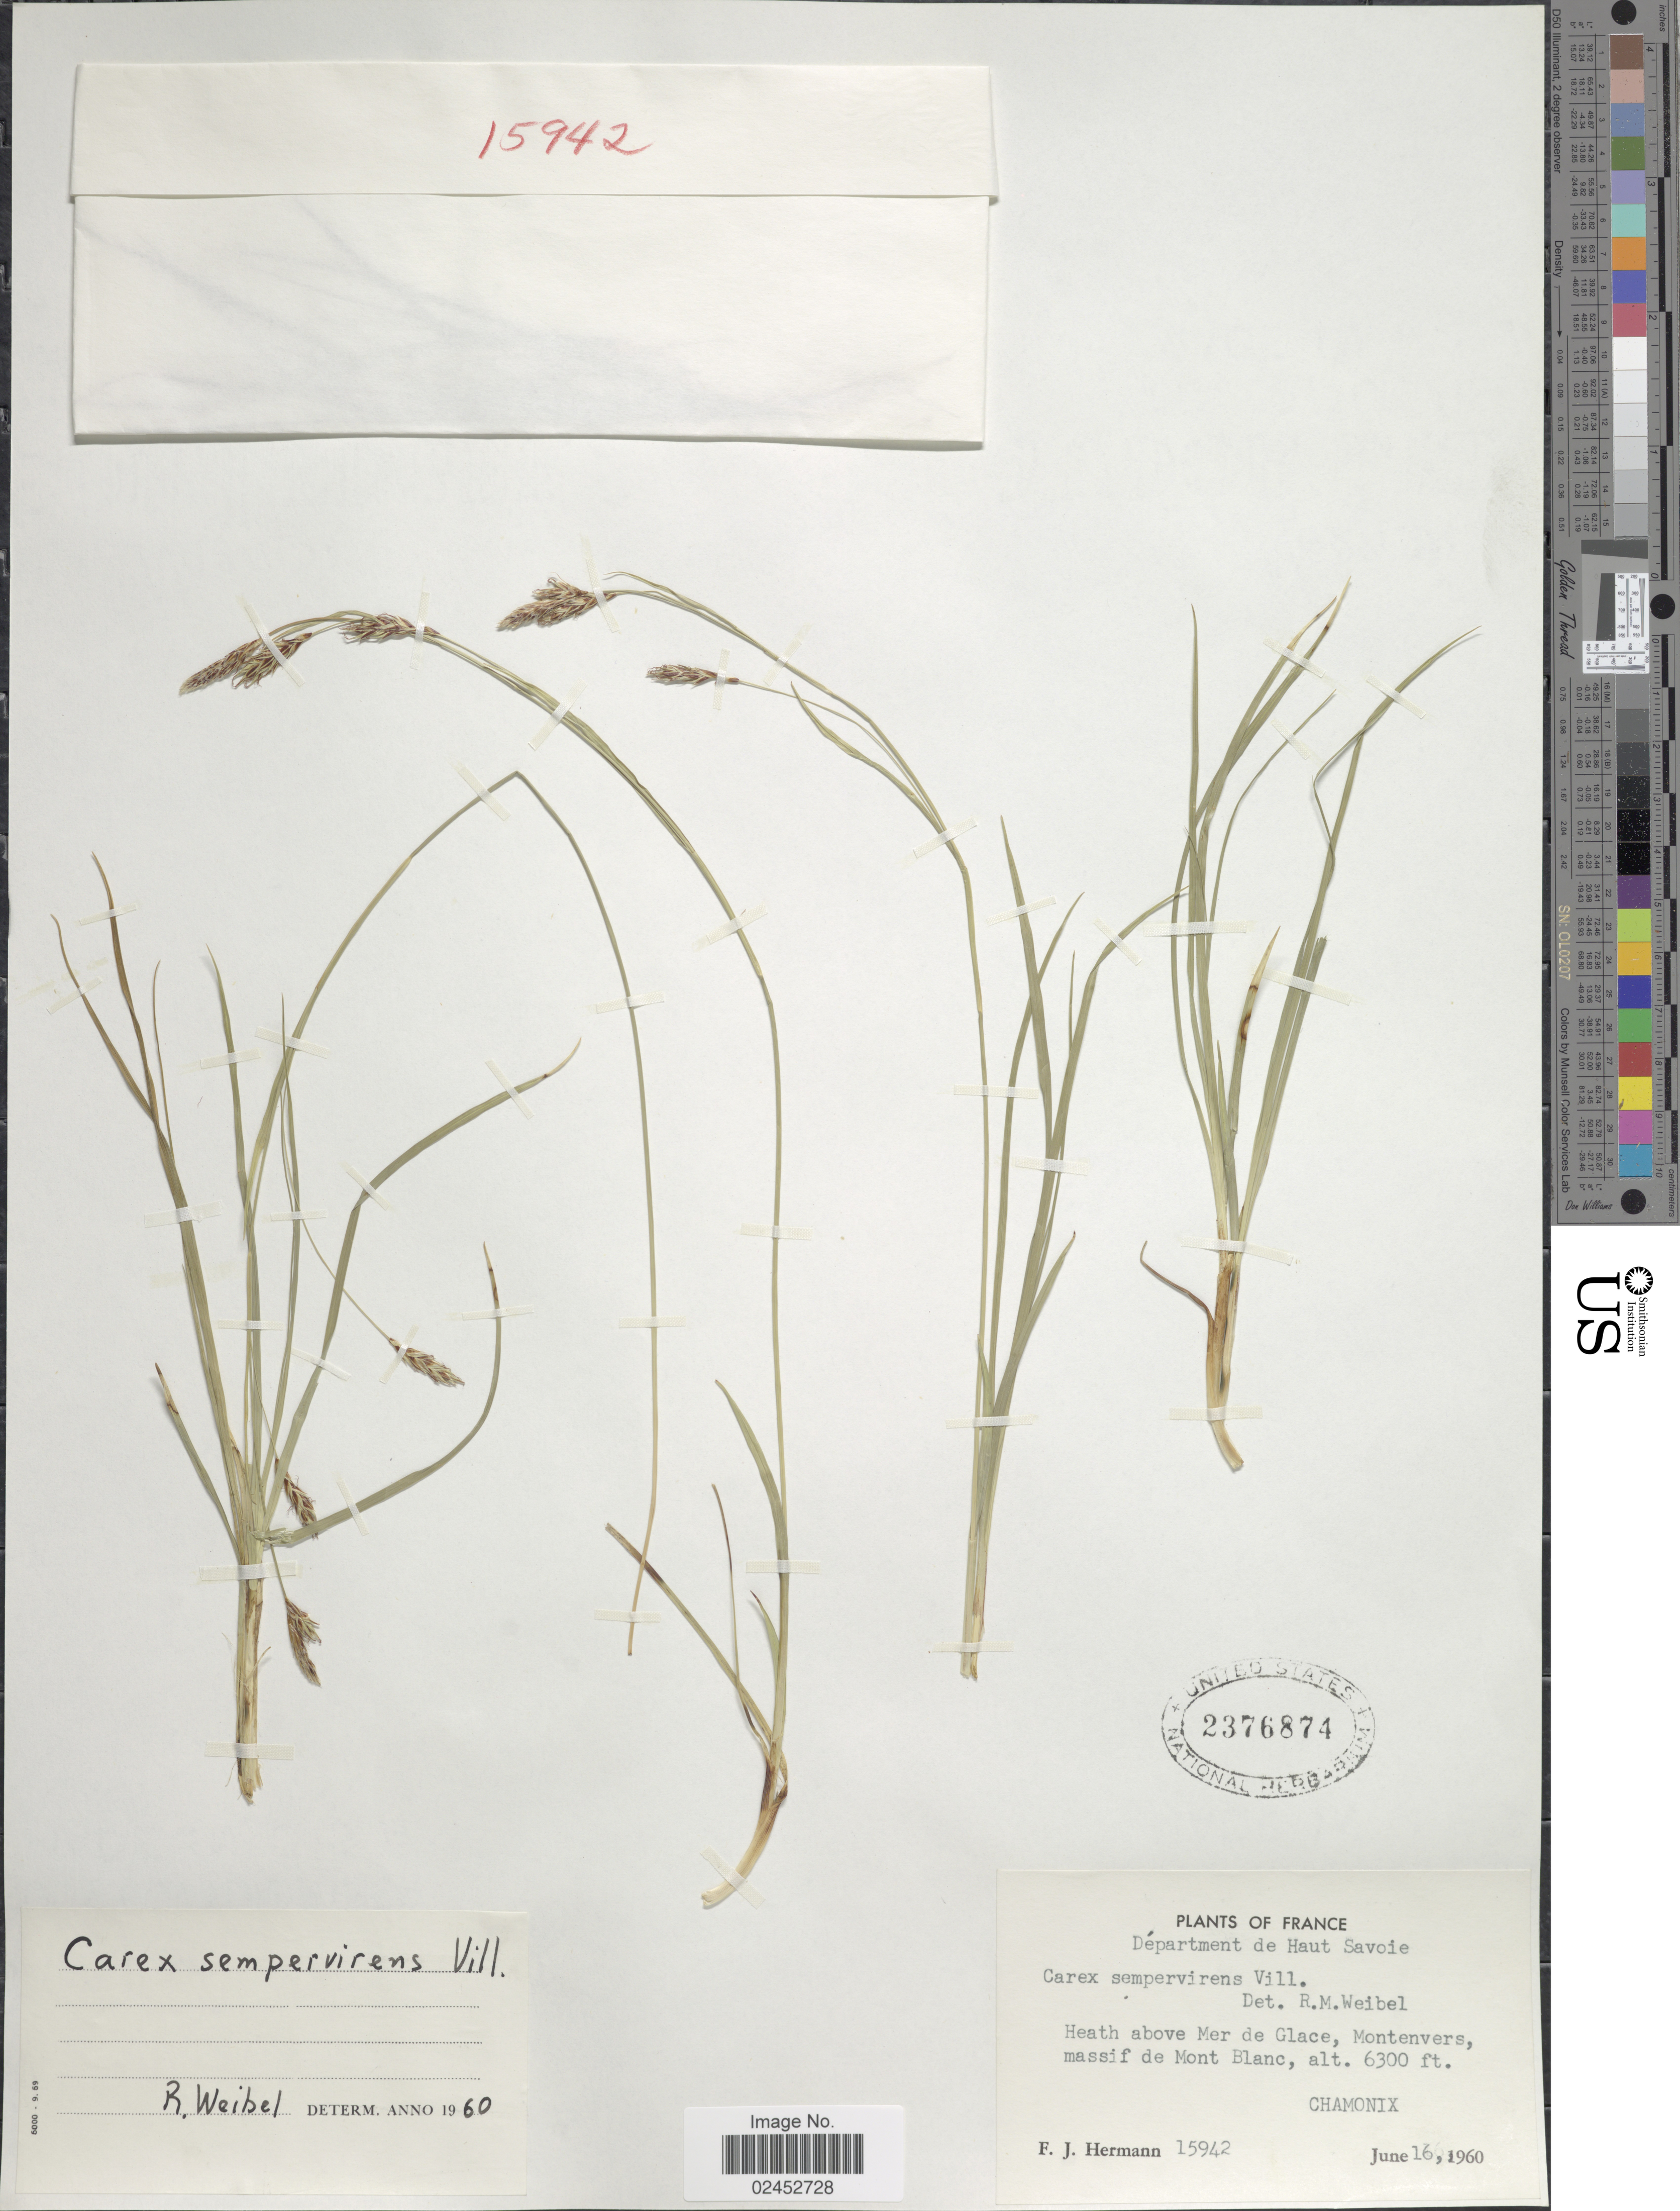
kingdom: Plantae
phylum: Tracheophyta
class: Liliopsida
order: Poales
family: Cyperaceae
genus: Carex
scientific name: Carex sempervirens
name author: Vill.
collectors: F. J. Hermann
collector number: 15942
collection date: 1960-06-16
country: France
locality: Department de Haut Savoie, Heath above Mer de Glace, Montenvers, massif de Mont Blanc, Chamonix.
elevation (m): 1920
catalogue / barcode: US 2376874